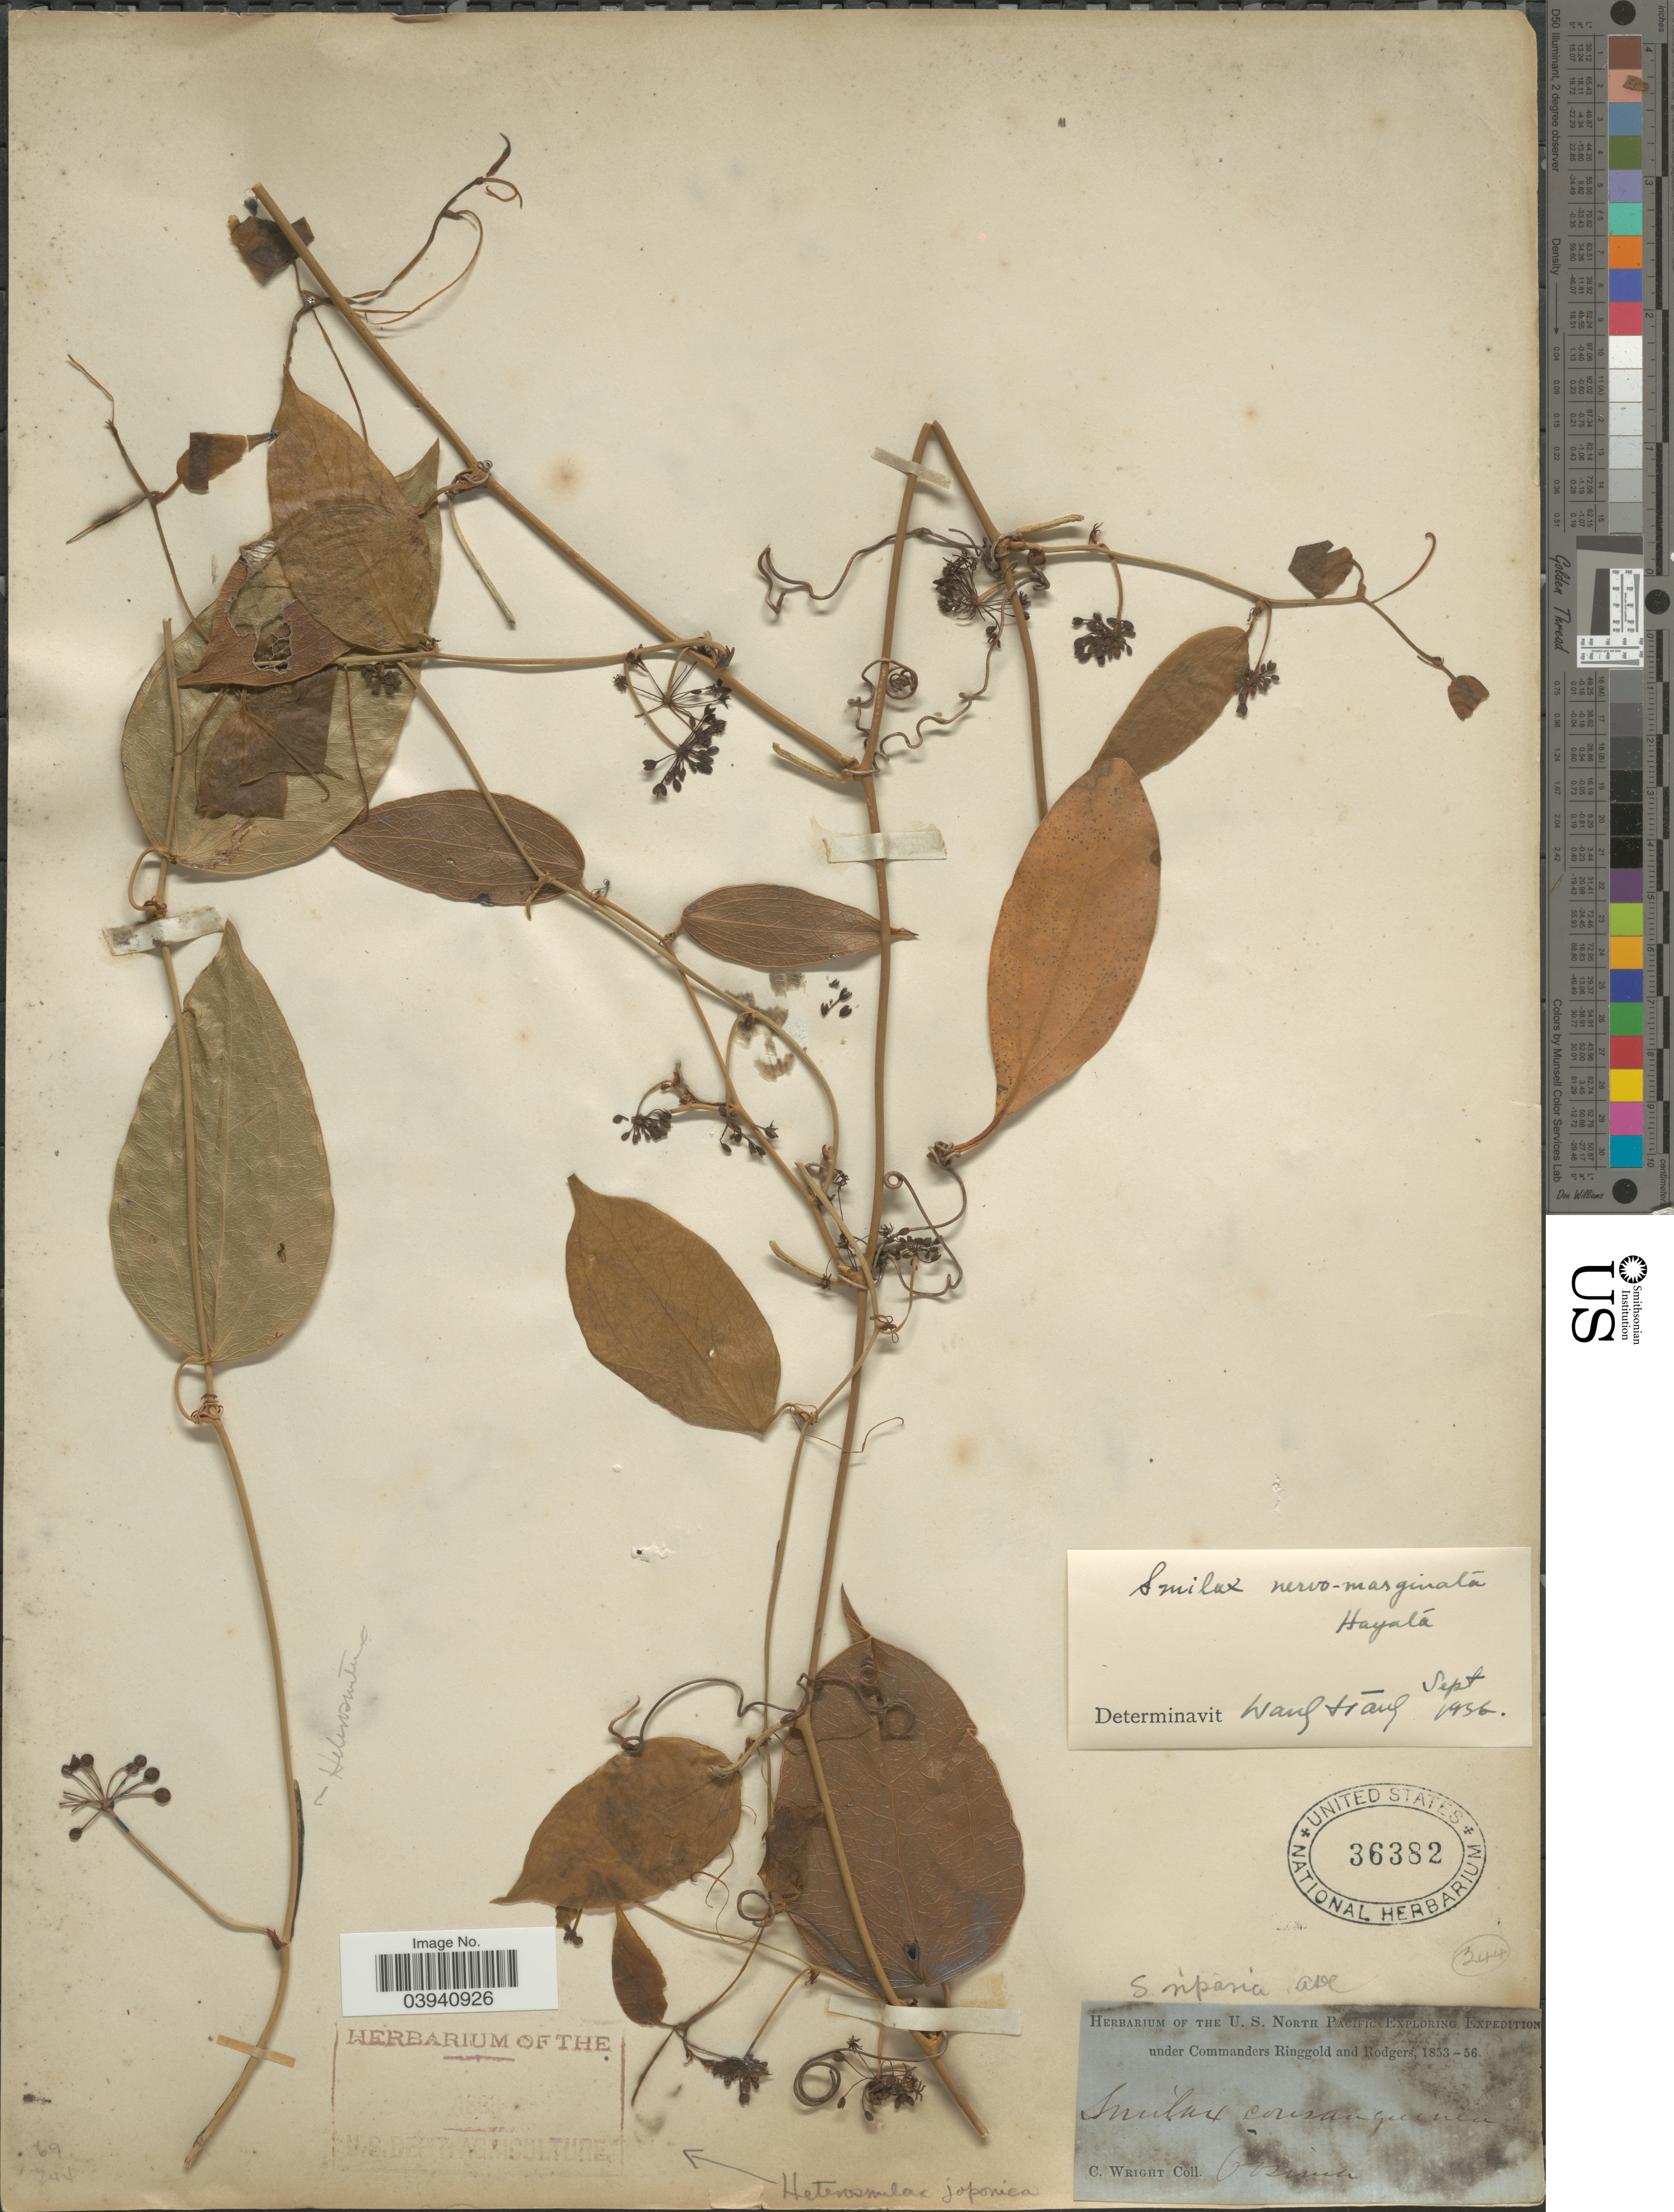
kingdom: Plantae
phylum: Tracheophyta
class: Liliopsida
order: Liliales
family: Smilacaceae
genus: Smilax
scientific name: Smilax nervomarginata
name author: Hayata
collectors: C. Wright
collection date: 1853/1856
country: Japan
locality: Gosima.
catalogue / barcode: US 36382